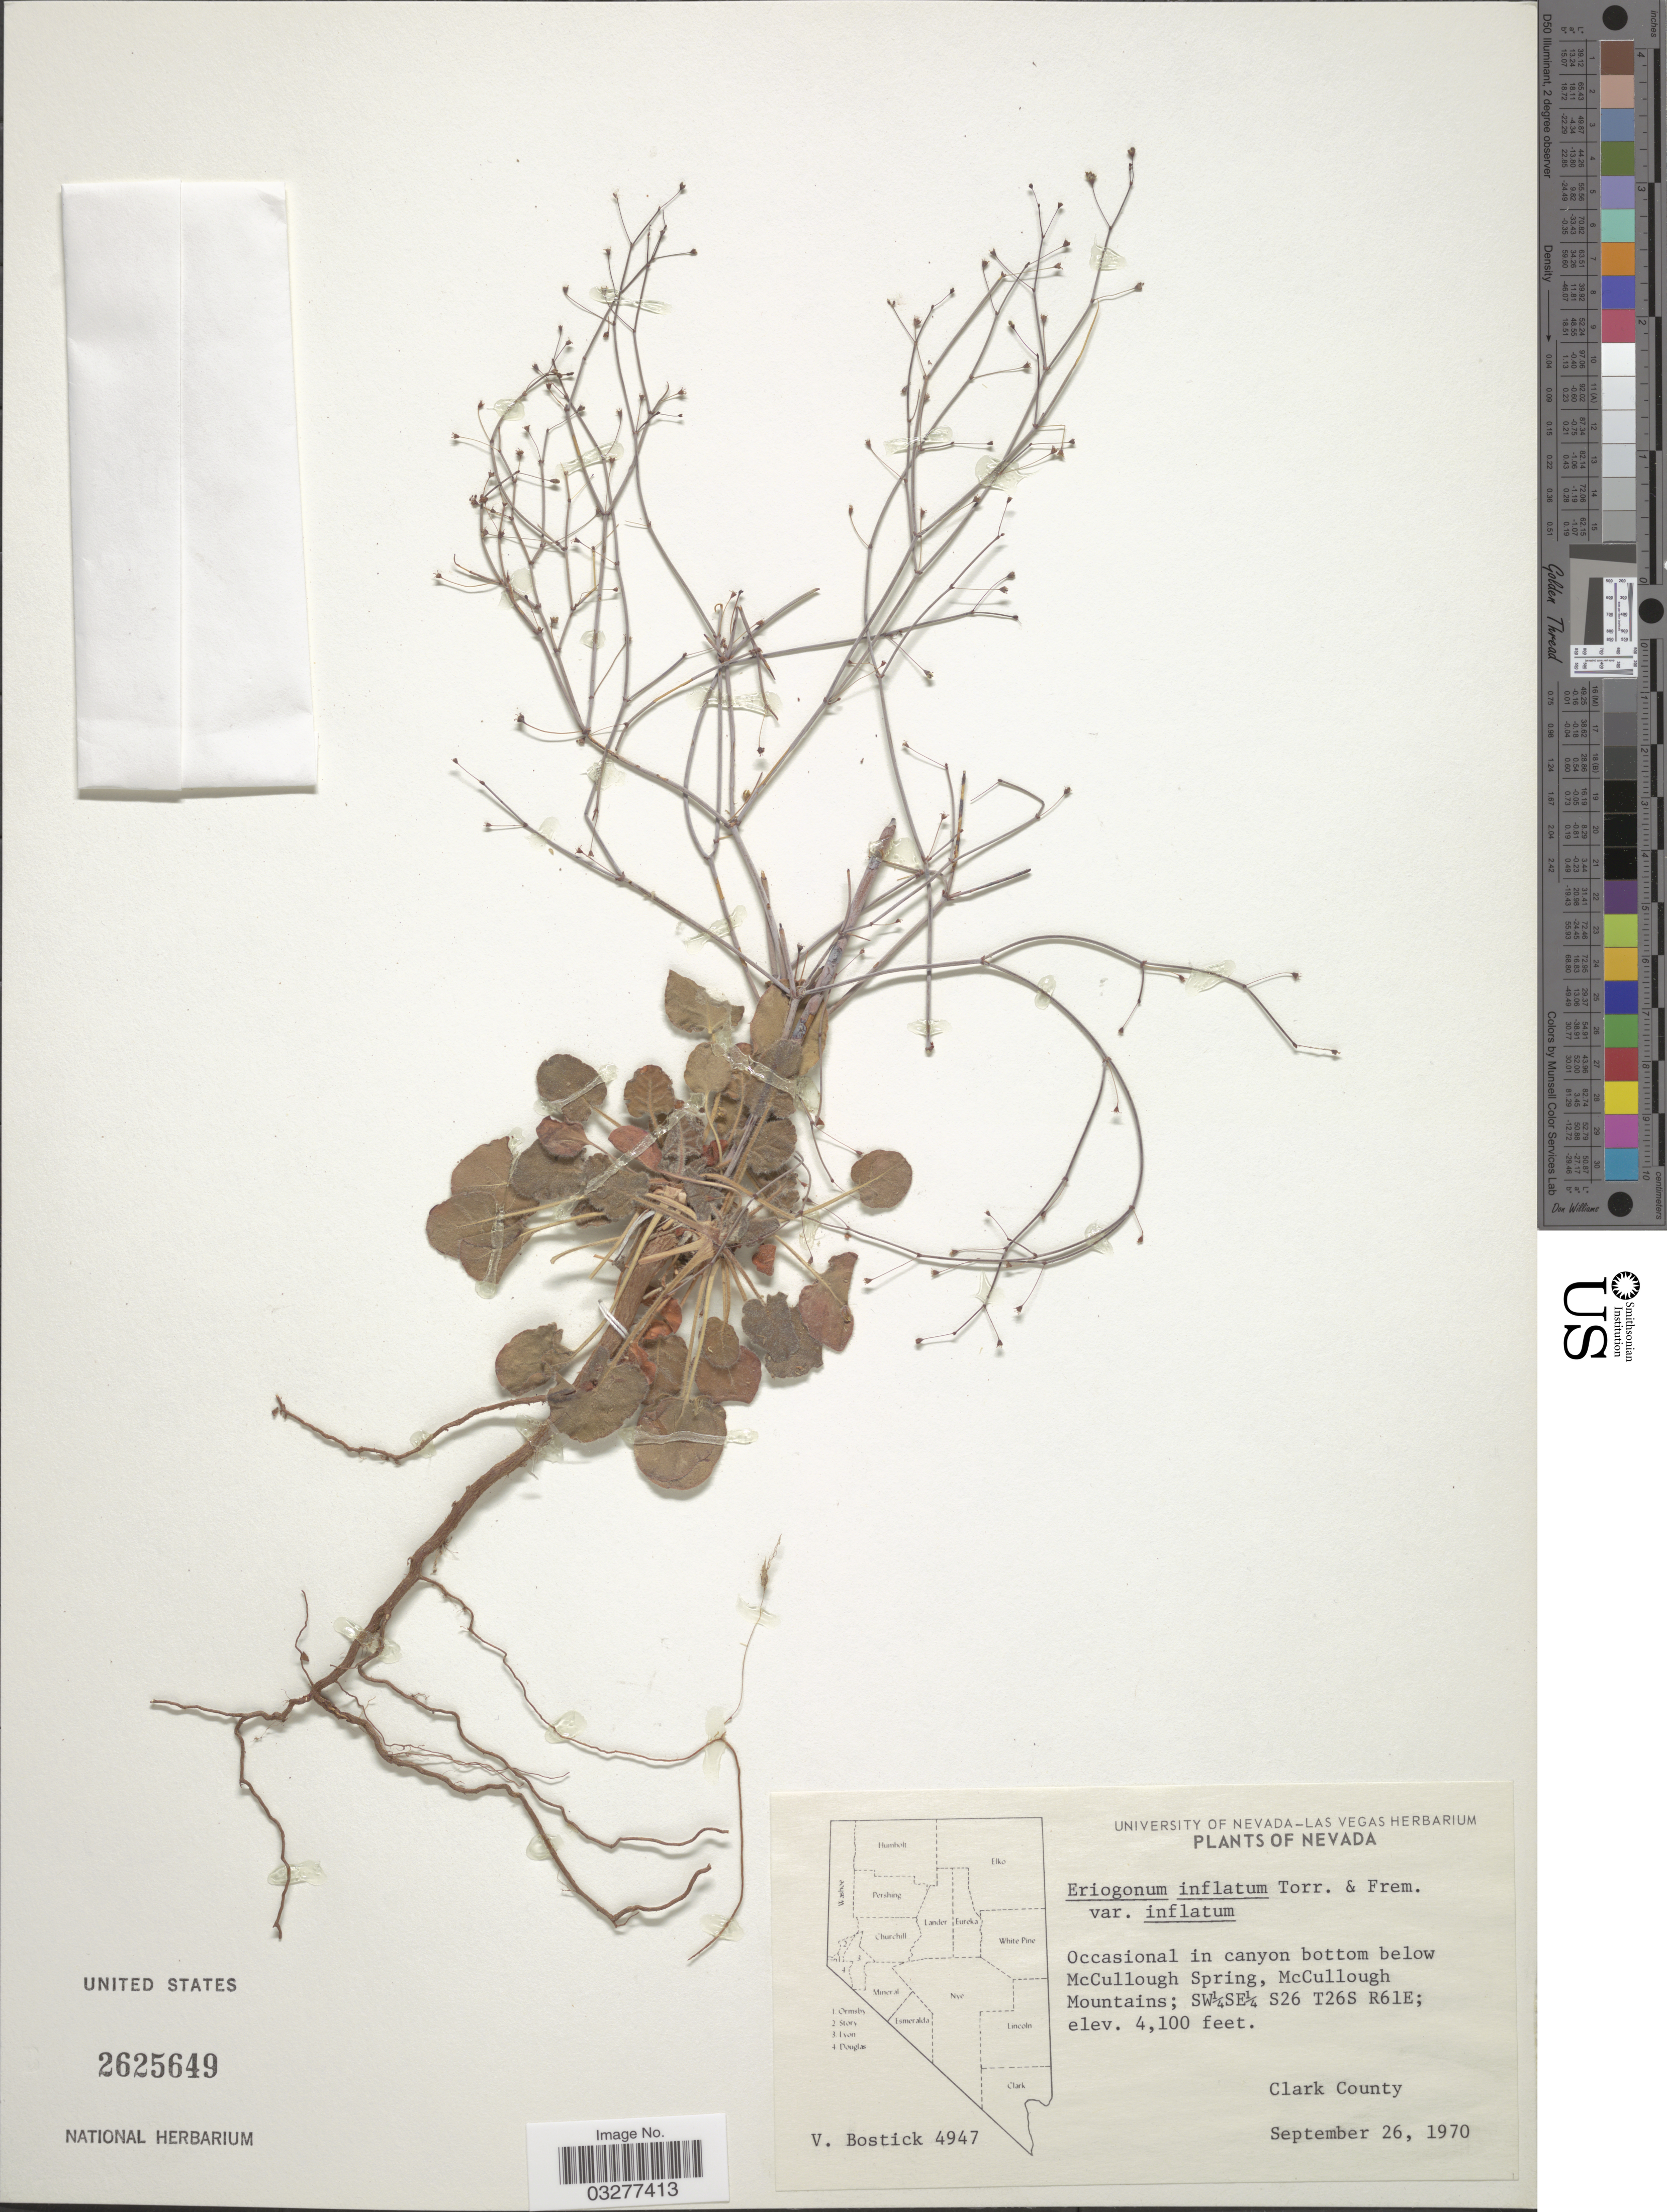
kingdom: Plantae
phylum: Tracheophyta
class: Magnoliopsida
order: Caryophyllales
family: Polygonaceae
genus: Eriogonum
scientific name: Eriogonum inflatum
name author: Torr. & Frém.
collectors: V. Bostick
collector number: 4947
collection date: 1970-09-26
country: United States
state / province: Nevada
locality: Canyon bottom below McCullough Spring, McCullough Mountains; SW¼SE¼ S26 T26S R61E. Clark County.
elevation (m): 1250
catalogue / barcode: US 2625649